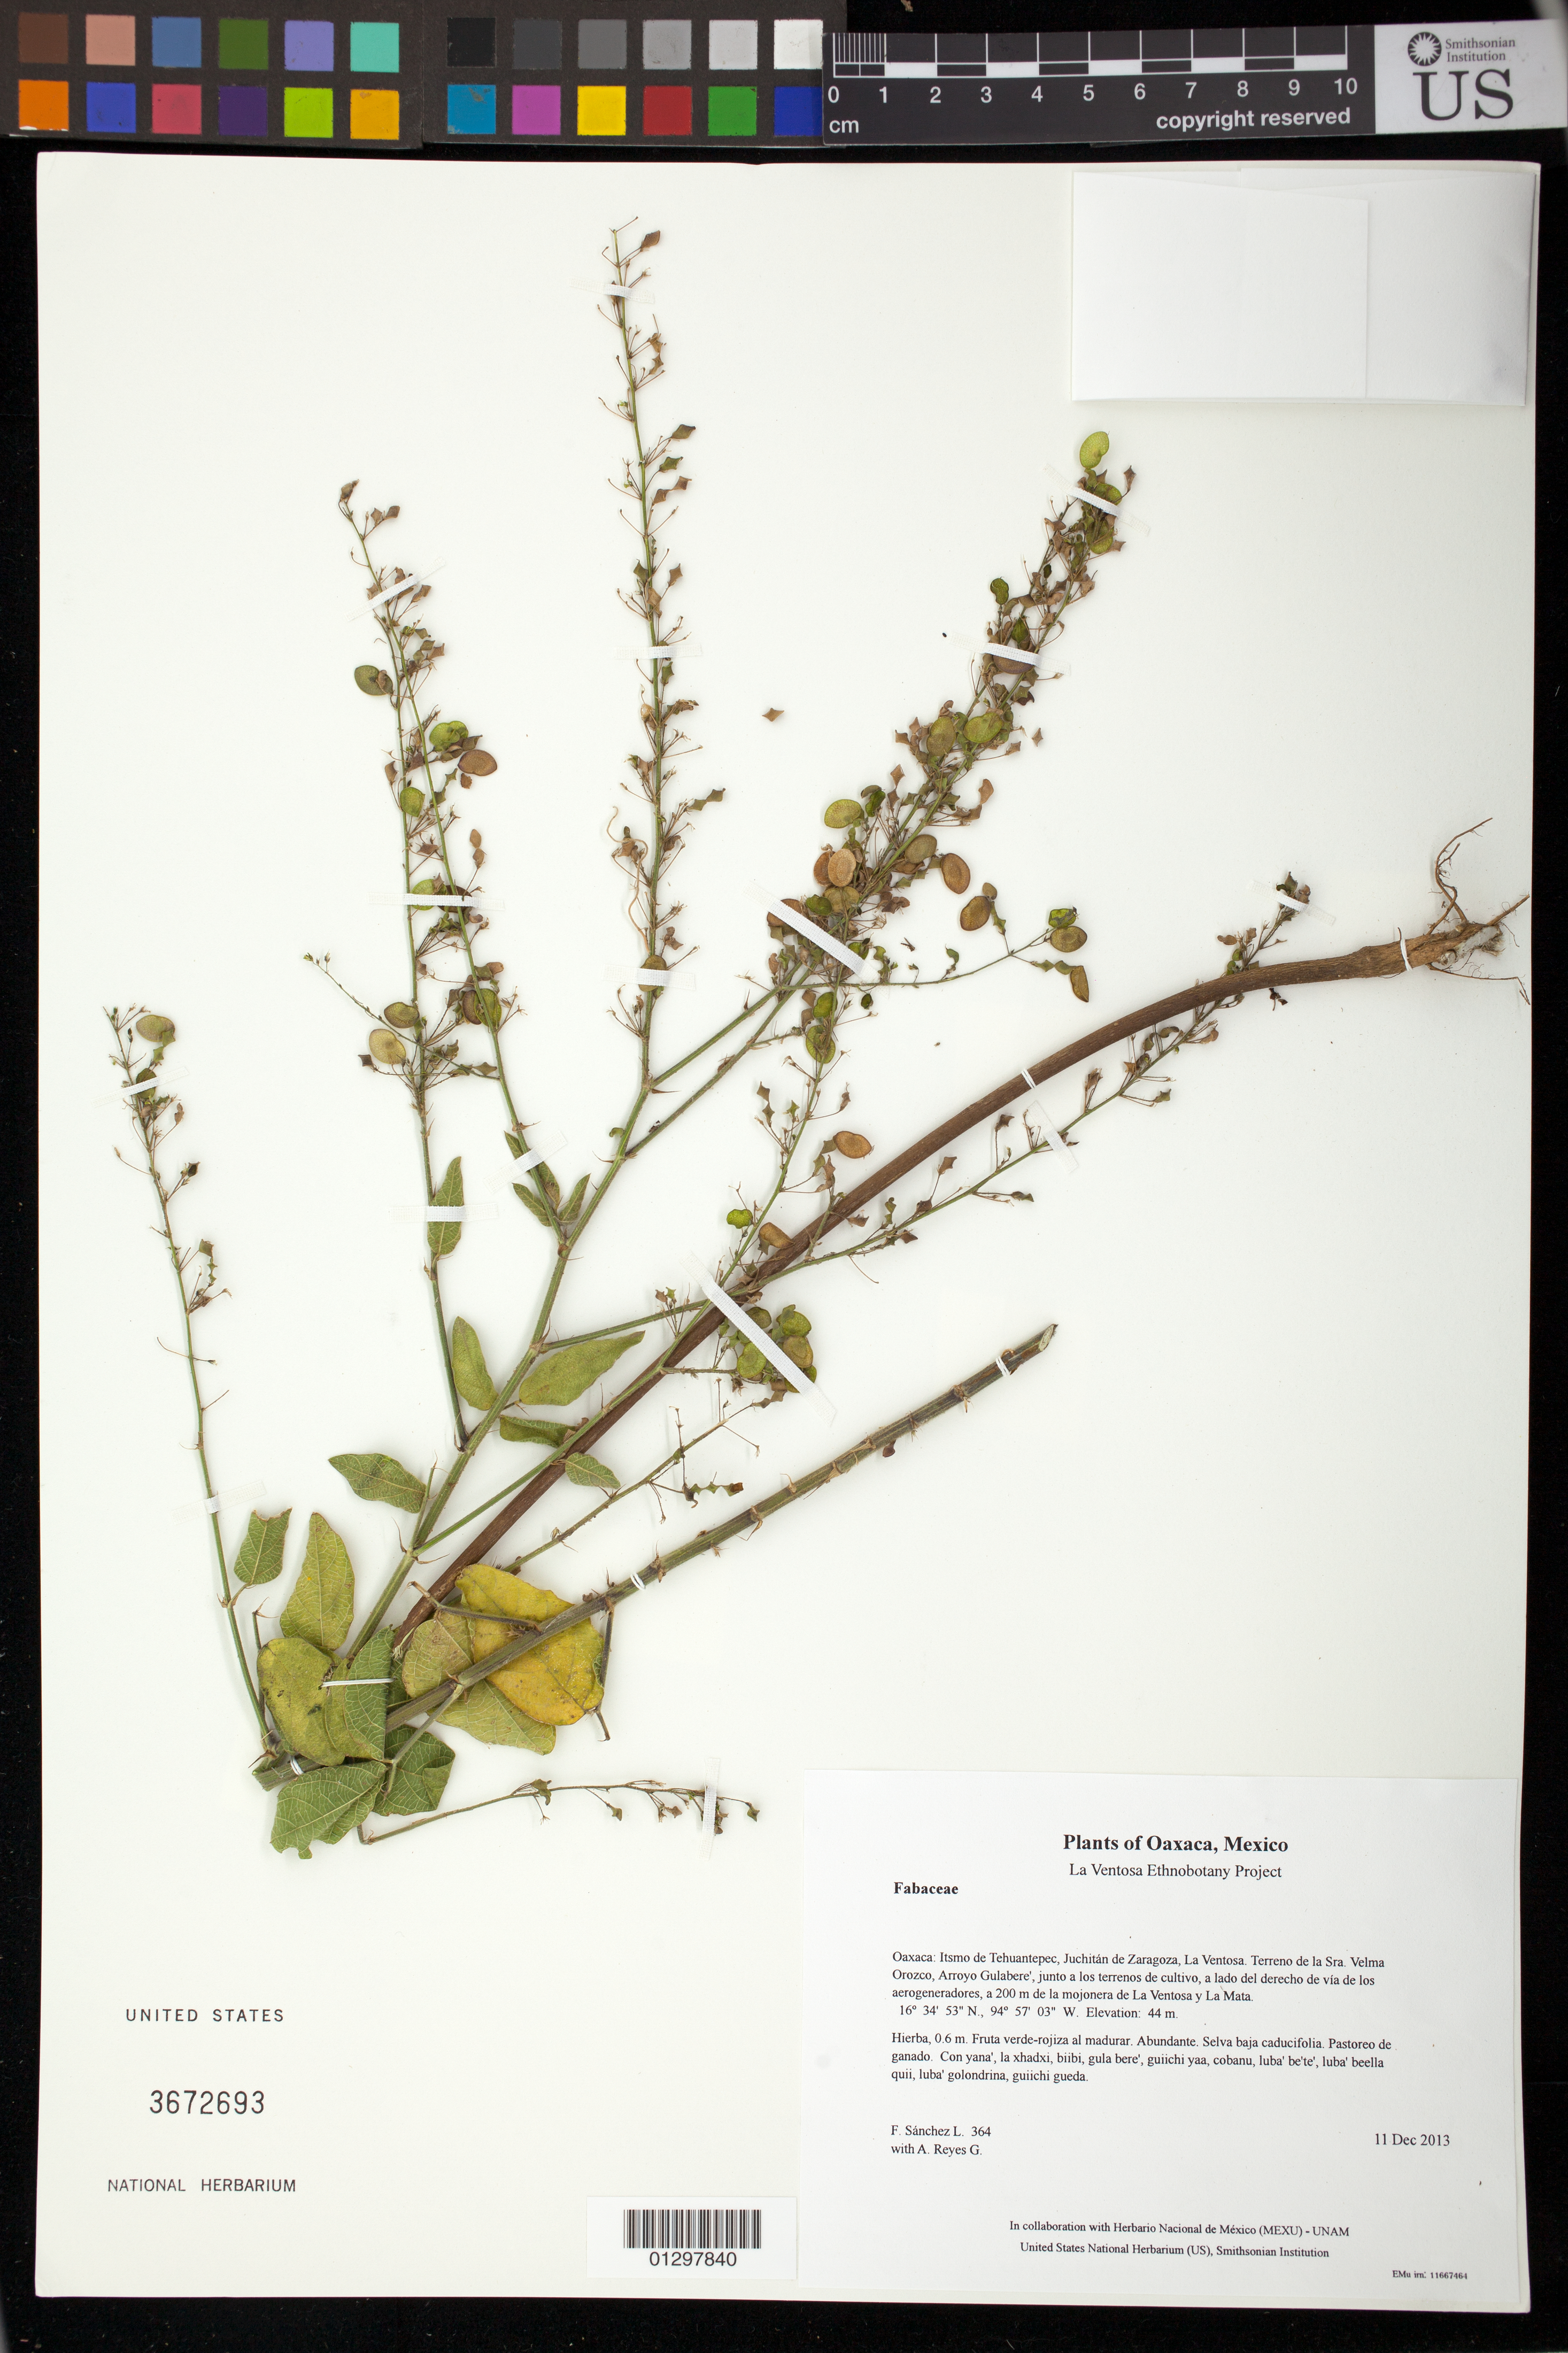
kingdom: Plantae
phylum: Tracheophyta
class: Magnoliopsida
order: Fabales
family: Fabaceae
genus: Desmodium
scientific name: Desmodium glabrum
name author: (Mill.) DC.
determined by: Torres-Colín, Leticia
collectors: F. Sánchez L. & A. Reyes G.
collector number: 364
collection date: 2013-12-11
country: Mexico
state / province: Oaxaca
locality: Itsmo de Tehuantepec, Juchitán de Zaragoza, La Ventosa. Terreno de la Sra. Velma Orozco, Arroyo Gulabere', junto a los terrenos de cultivo, a lado del derecho de vía de los aerogeneradores, a 200 m de la mojonera de La Ventosa y La Mata.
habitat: Selva baja caducifolia. Pastoreo de ganado.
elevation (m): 44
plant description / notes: JEBOT, MEXU, SERO, US; Guixi bandaga. 0.6 m. Cuaananaxhi naga'- naxiña' ga. Stale.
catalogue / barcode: US 3672693